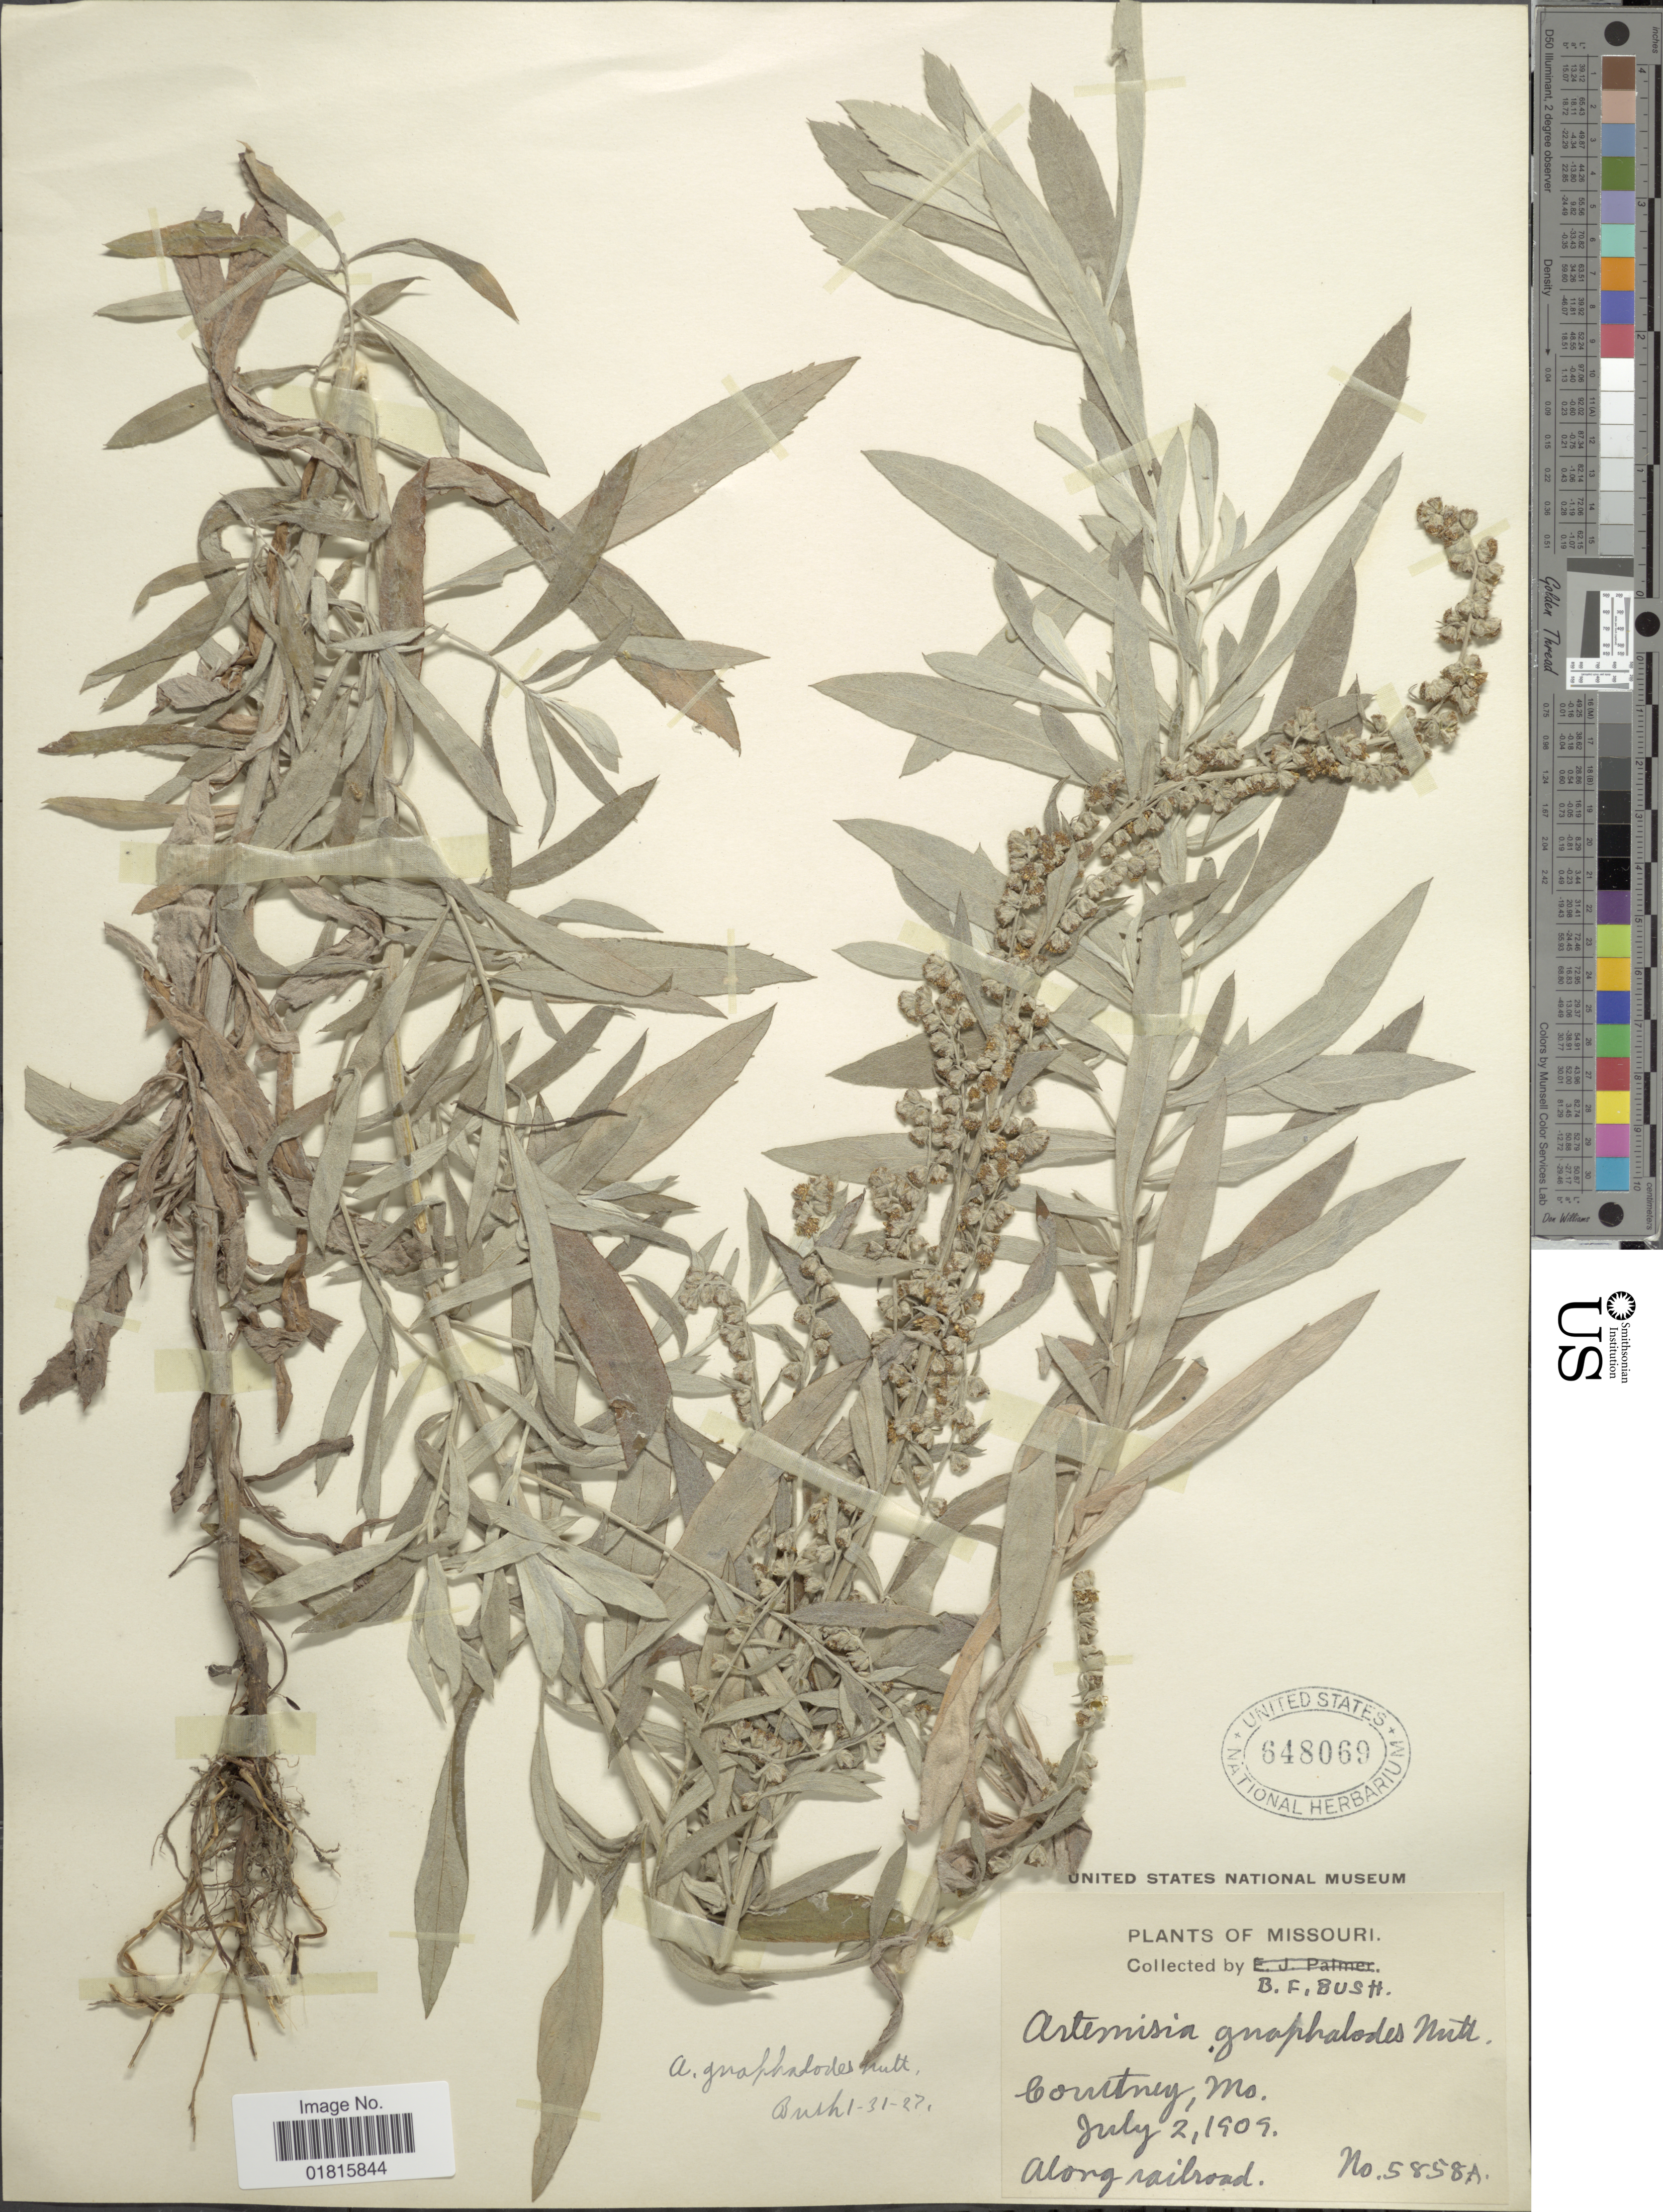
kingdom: Plantae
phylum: Tracheophyta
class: Magnoliopsida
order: Asterales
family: Asteraceae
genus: Artemisia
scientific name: Artemisia gnaphaloides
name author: Nutt.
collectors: B. F. Bush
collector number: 5858A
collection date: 1909-07-02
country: United States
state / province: Missouri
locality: Courtney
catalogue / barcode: US 648069